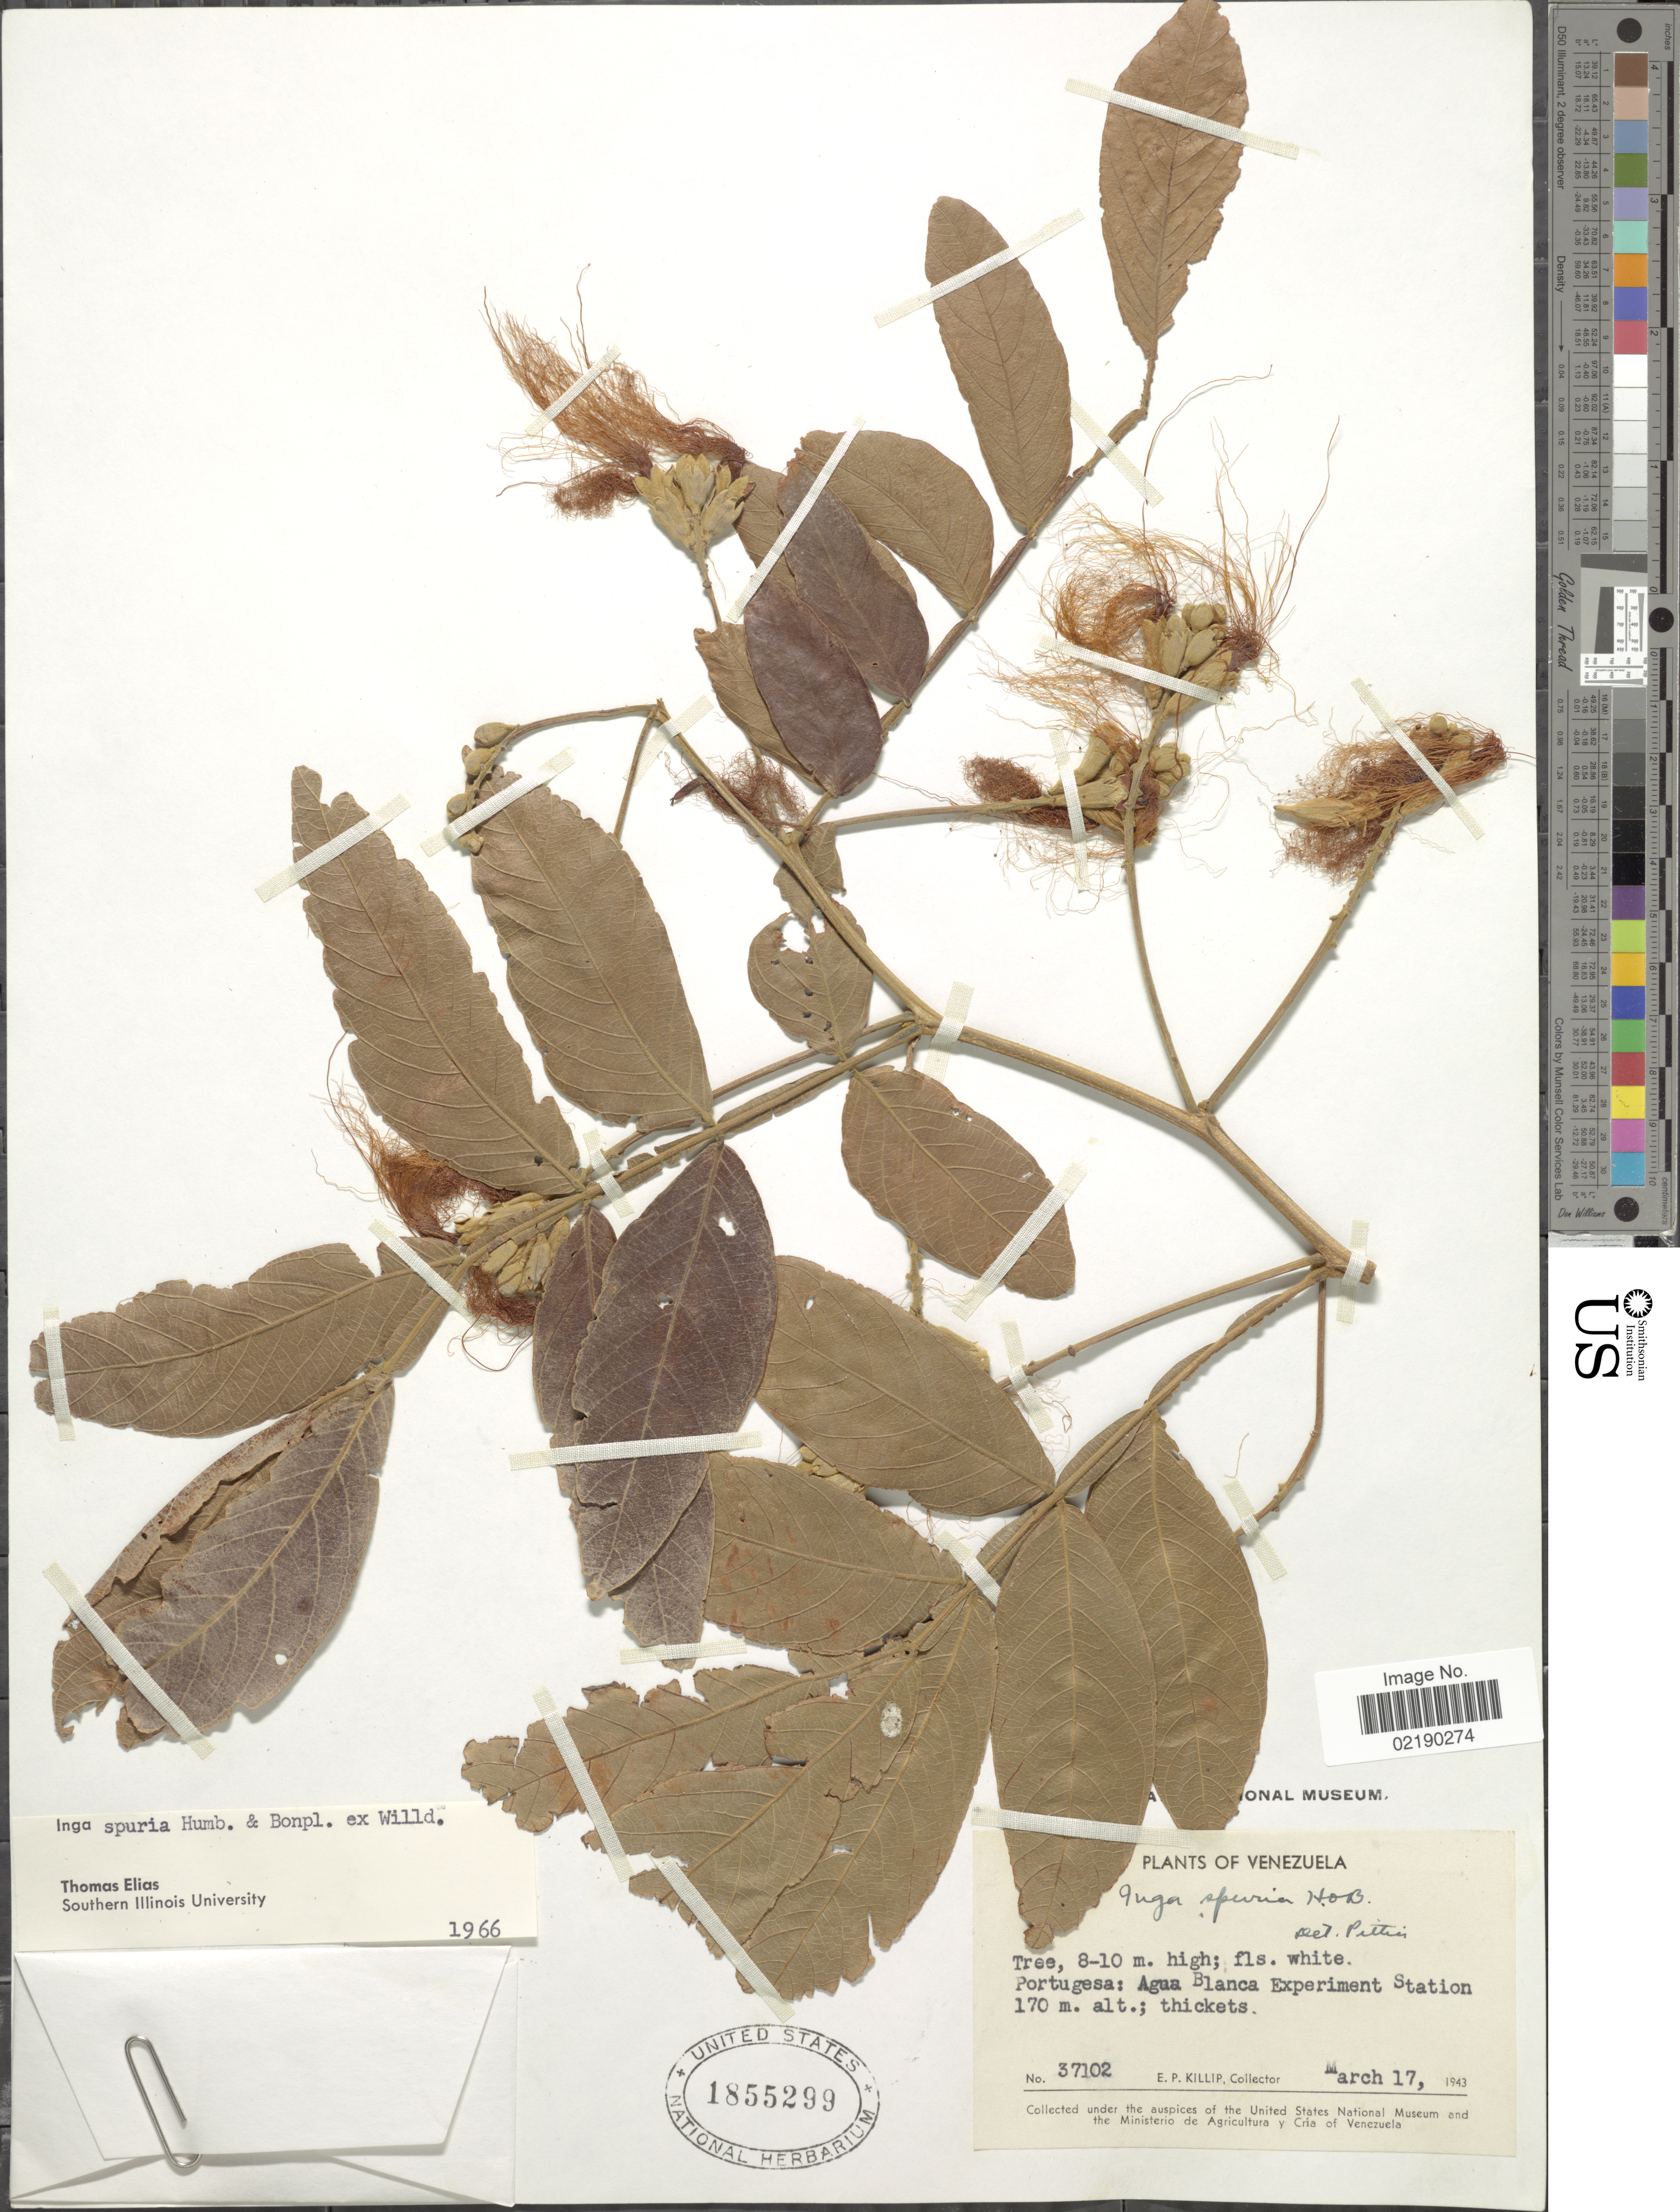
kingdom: Plantae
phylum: Tracheophyta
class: Magnoliopsida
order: Fabales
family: Fabaceae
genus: Inga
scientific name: Inga vera subsp. vera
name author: Willd.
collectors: E. P. Killip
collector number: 37102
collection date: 1943-03-17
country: Venezuela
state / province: Portuguesa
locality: Portugesa. Agua Blanca Experiment Station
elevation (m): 170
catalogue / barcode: US 1855299